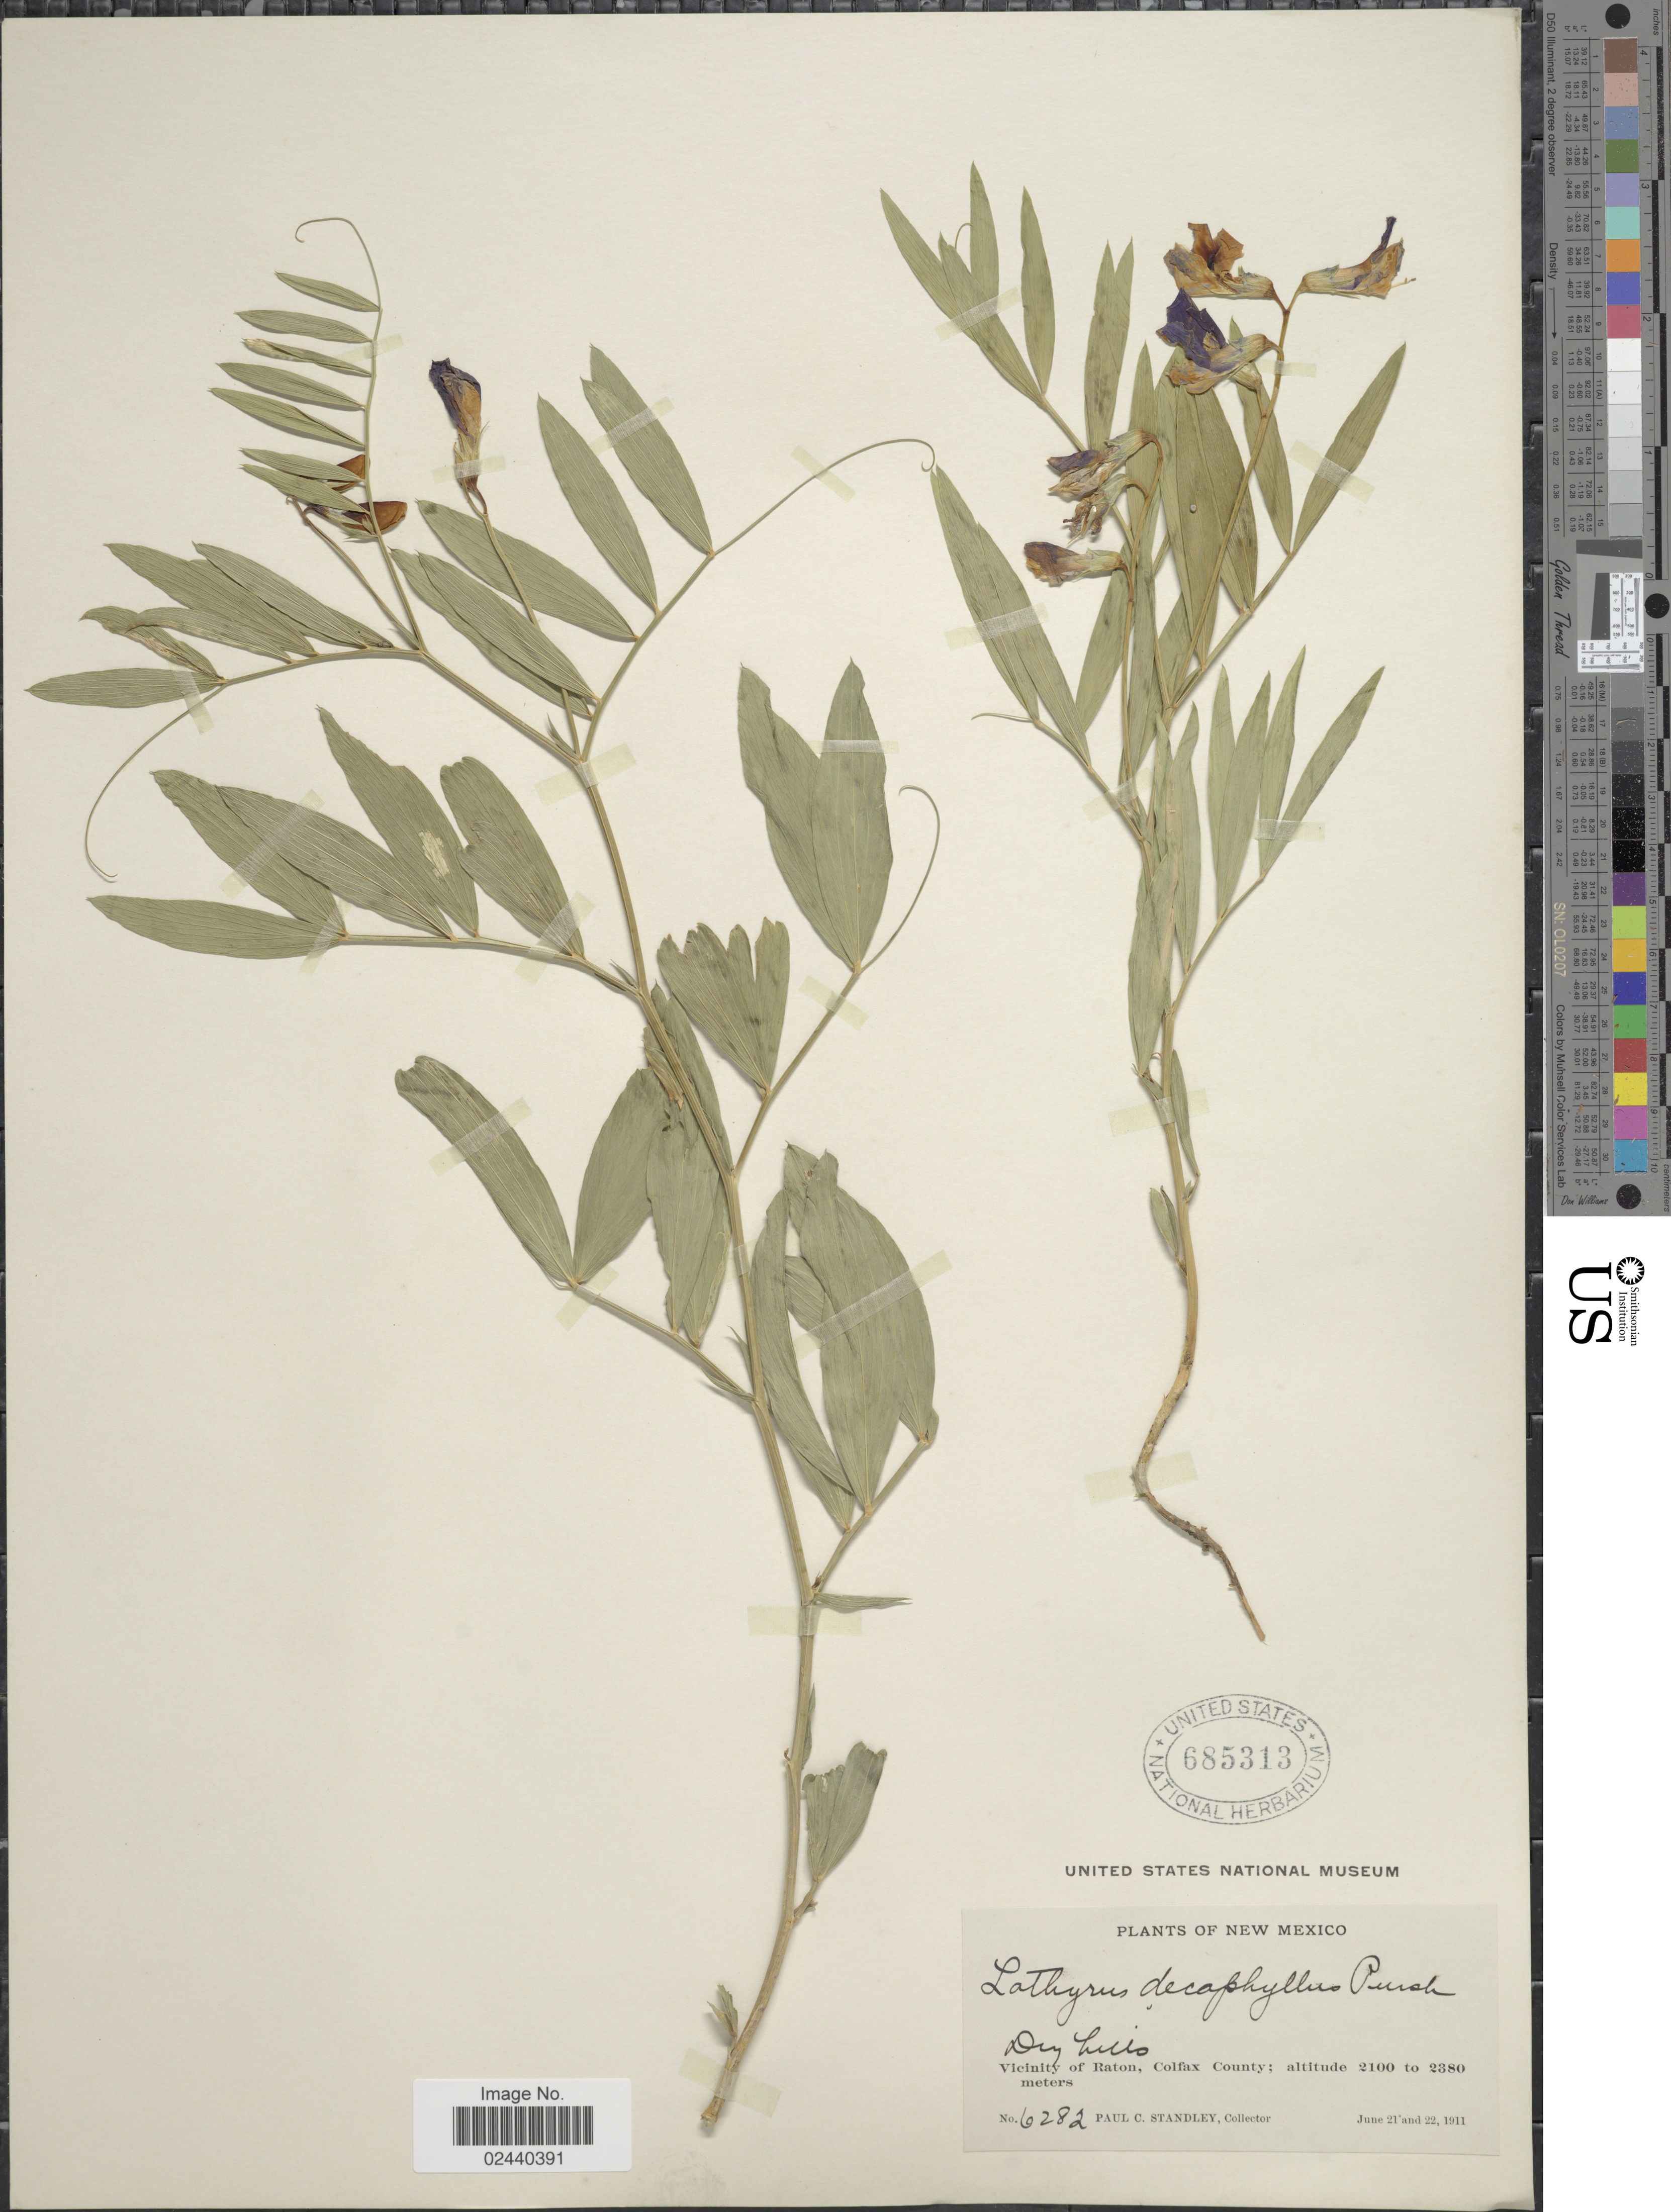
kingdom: Plantae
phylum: Tracheophyta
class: Magnoliopsida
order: Fabales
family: Fabaceae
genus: Lathyrus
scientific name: Lathyrus eucosmus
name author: Butters & H. St. John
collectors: P. C. Standley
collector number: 6282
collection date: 1911-06-21/1911-06-22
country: United States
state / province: New Mexico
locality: Dry hills. Vicinity of Raton, Colfax County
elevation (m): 2100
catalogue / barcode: US 685313